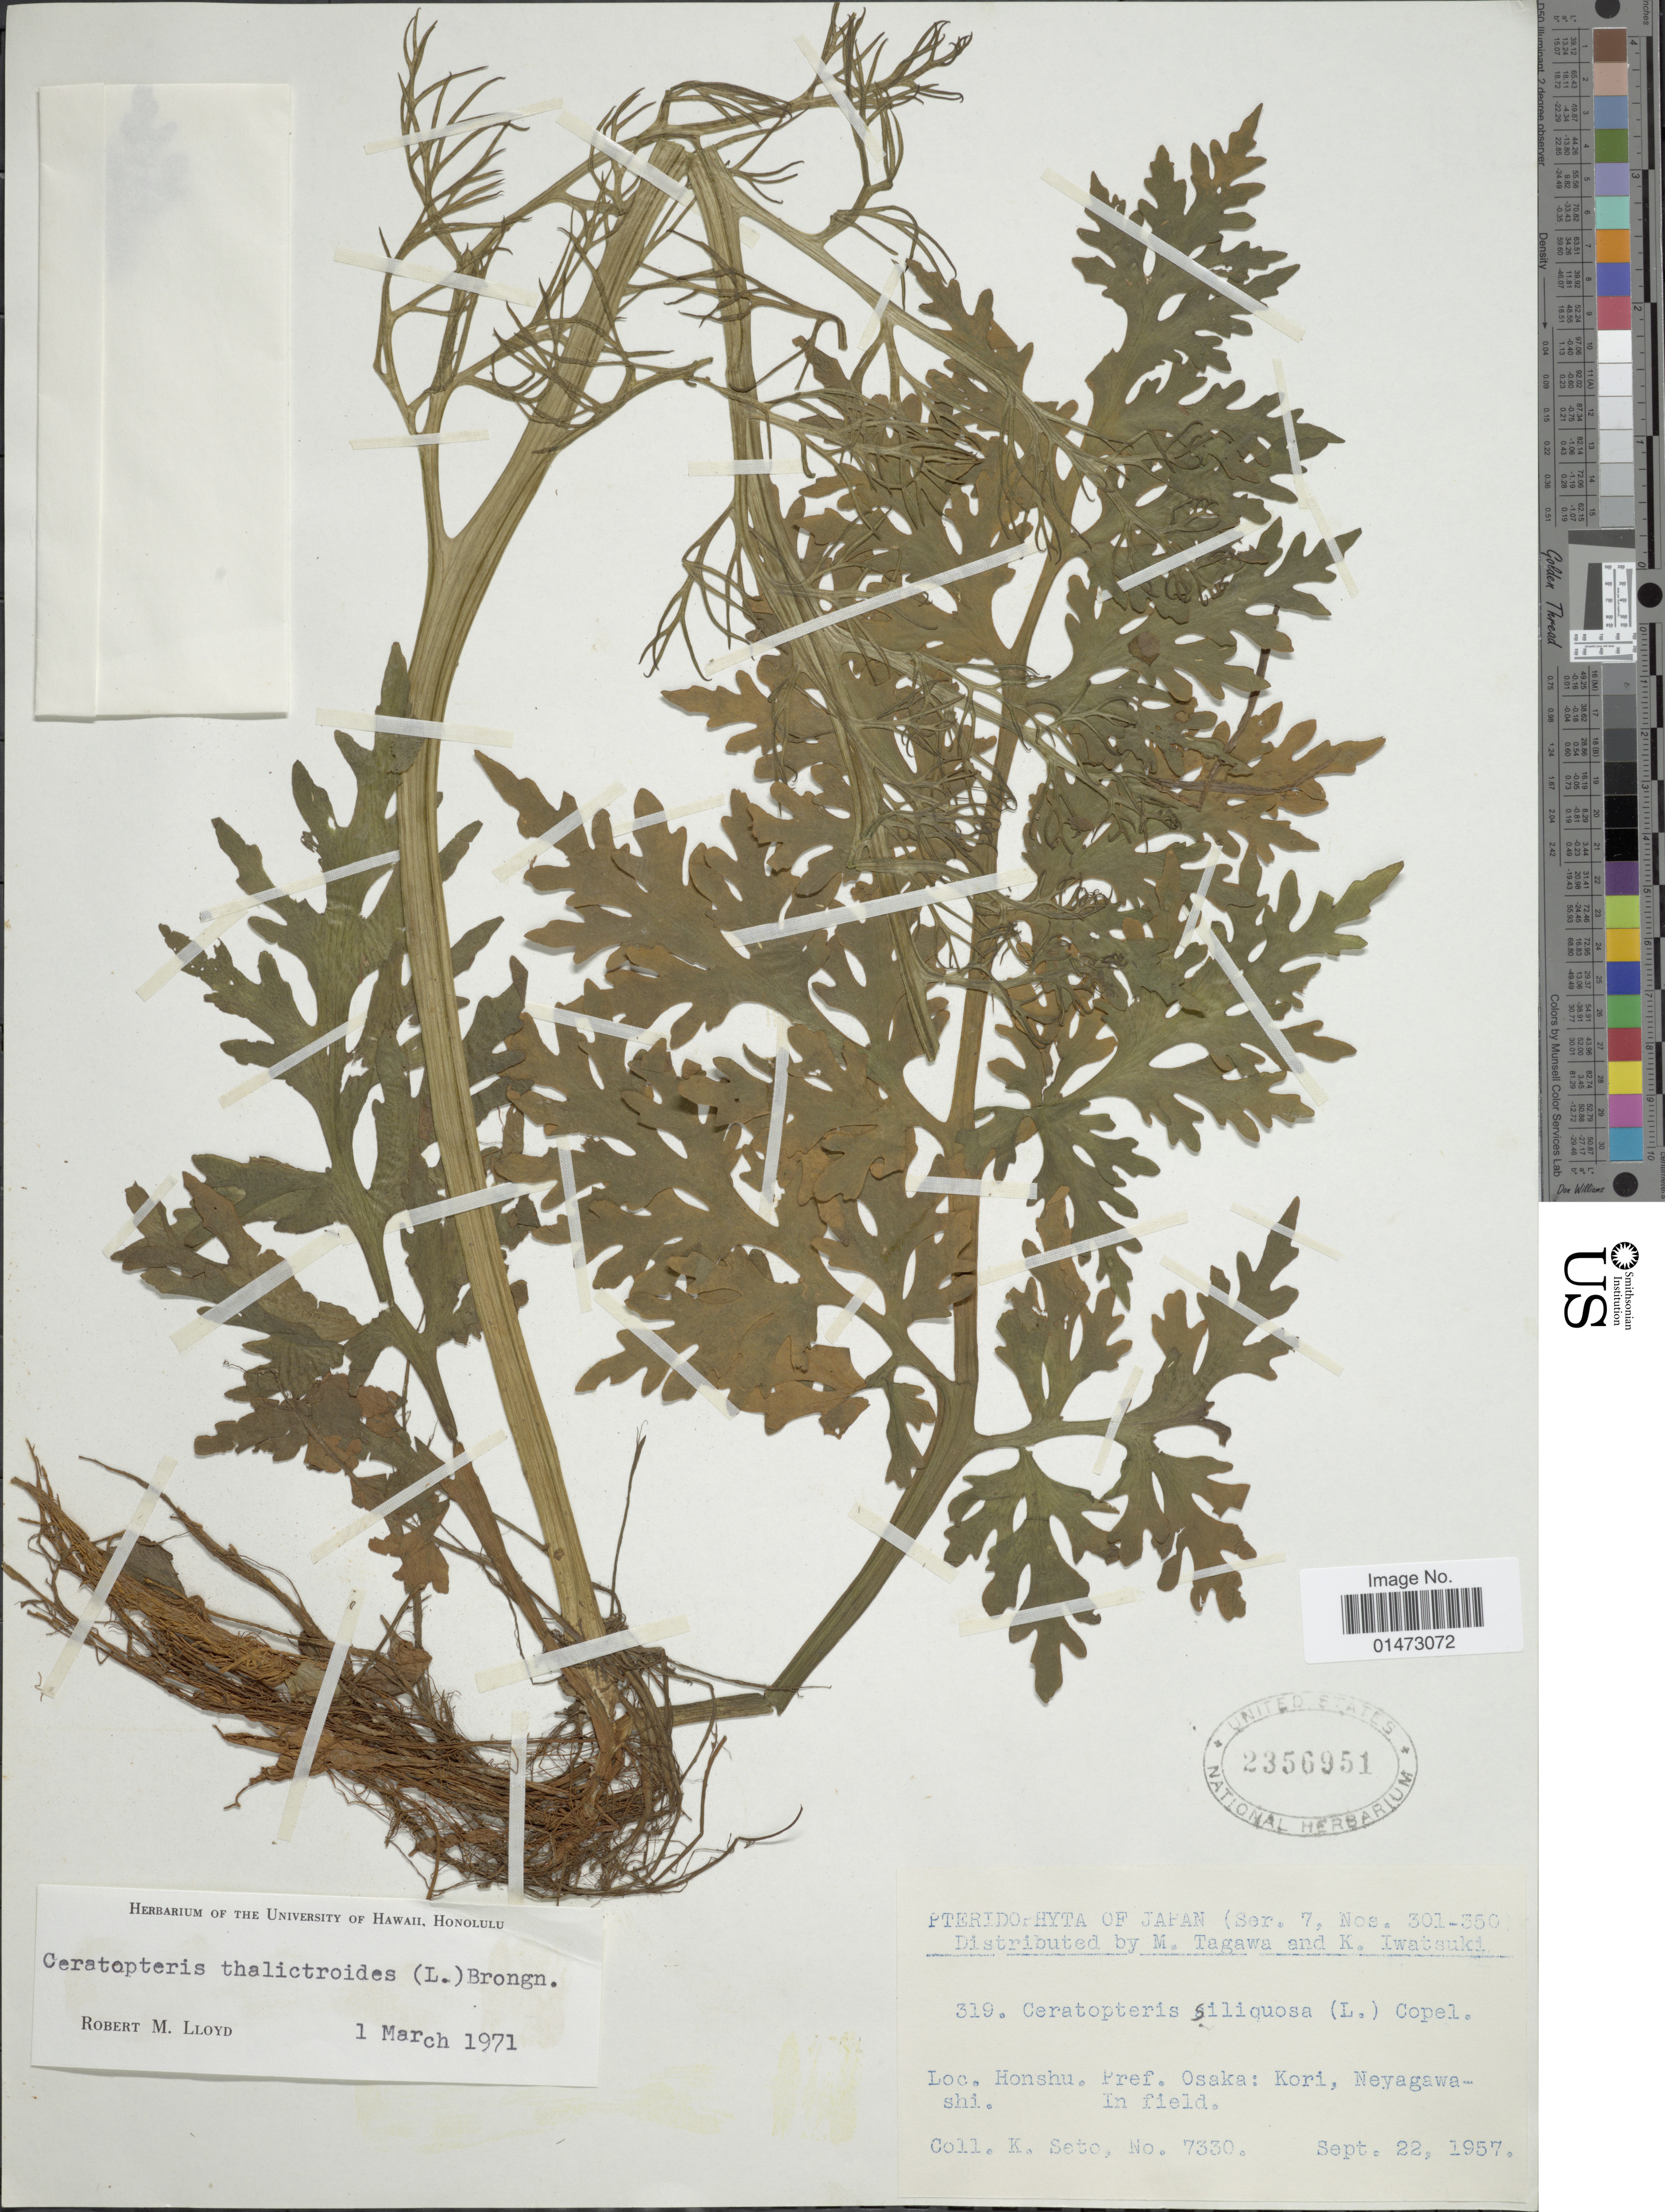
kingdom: Plantae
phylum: Tracheophyta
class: Polypodiopsida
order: Polypodiales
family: Pteridaceae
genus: Ceratopteris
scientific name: Ceratopteris thalictroides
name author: (L.) Brongn.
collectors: K. Seto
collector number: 7330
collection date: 1957-09-22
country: Japan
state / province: Osaka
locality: Honshu: Kori, Neyagawashi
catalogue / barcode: US 2356951